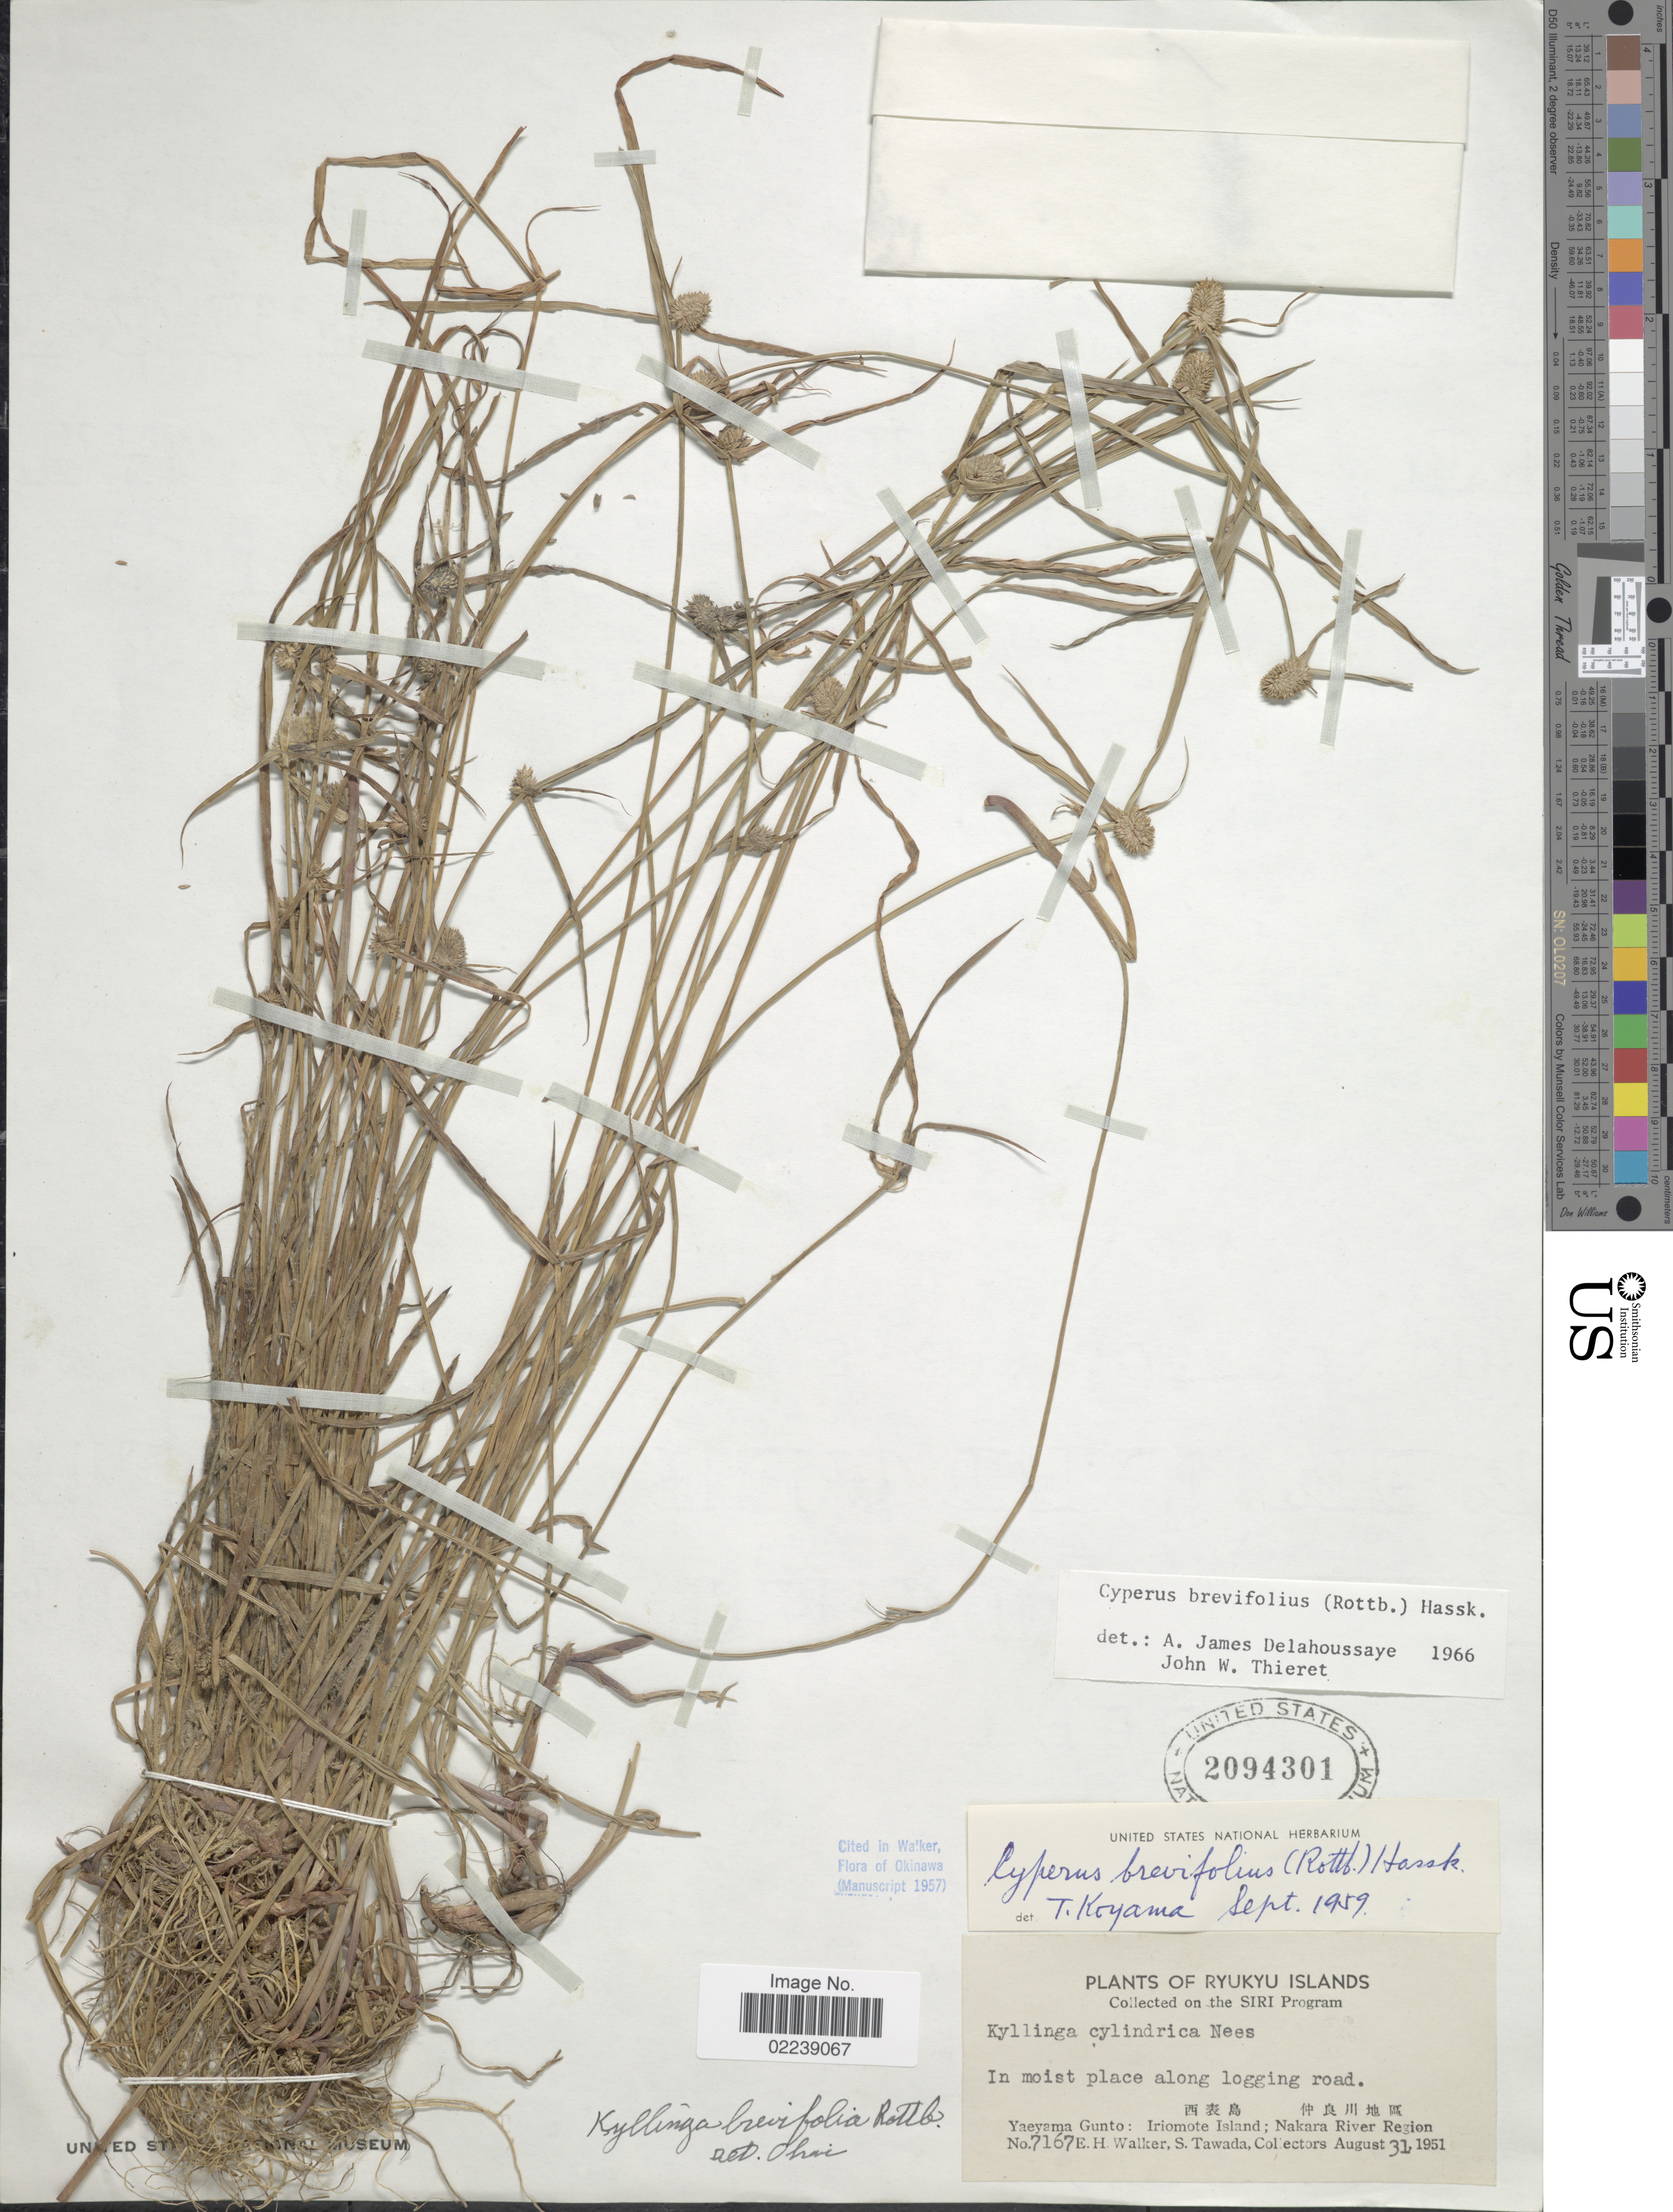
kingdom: Plantae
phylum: Tracheophyta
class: Liliopsida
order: Poales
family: Cyperaceae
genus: Cyperus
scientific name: Cyperus brevifolius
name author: (Rottb.) Hassk.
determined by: Strong, M. T., (US), Smithsonian Institution - National Museum of Natural History (UNITED STATES)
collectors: E. H. Walker & S. Tawada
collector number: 7167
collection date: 1951-08-31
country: Japan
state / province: Okinawa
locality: Ryukyu Islands, Yaeyama Gunto, Iriomote Island, Nakara River Region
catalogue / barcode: US 2094301